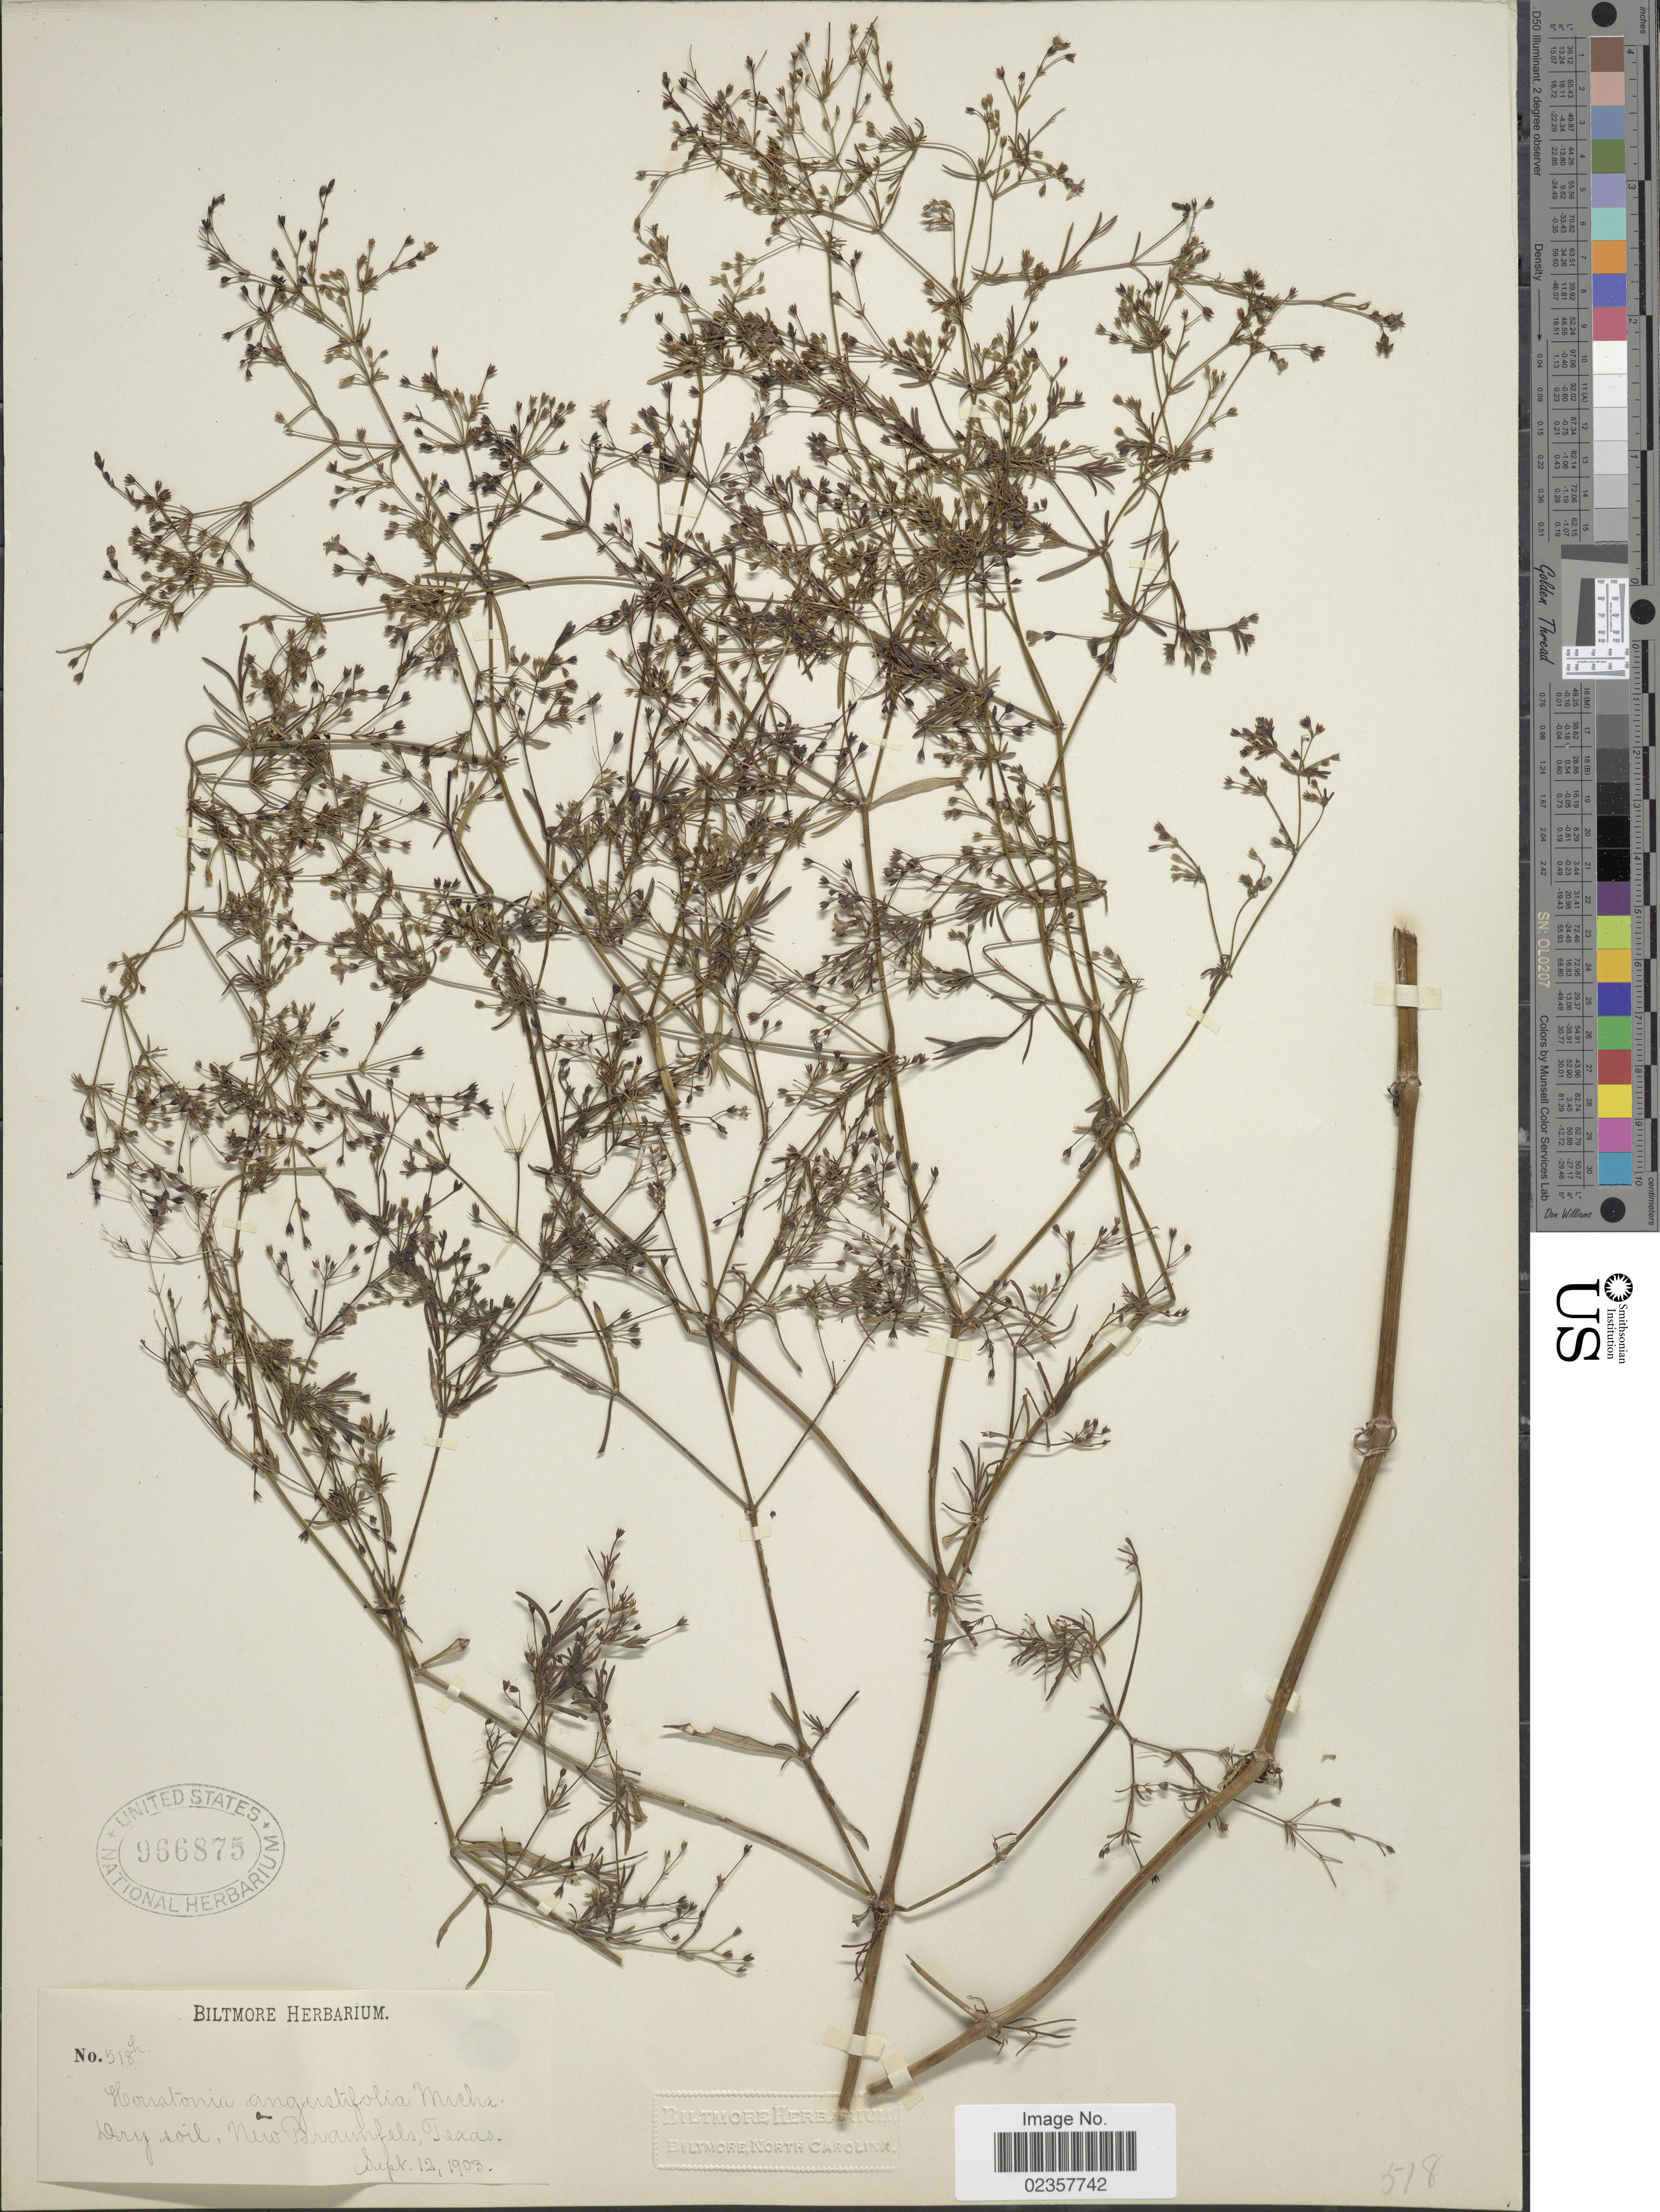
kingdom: Plantae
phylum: Tracheophyta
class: Magnoliopsida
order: Gentianales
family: Rubiaceae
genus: Houstonia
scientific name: Houstonia nigricans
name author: (Lam.) Fernald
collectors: ex herb. Biltmore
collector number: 518h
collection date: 1903-09-12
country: United States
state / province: Texas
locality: Dry soil, New Braunfels, Texas.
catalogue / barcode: US 966875